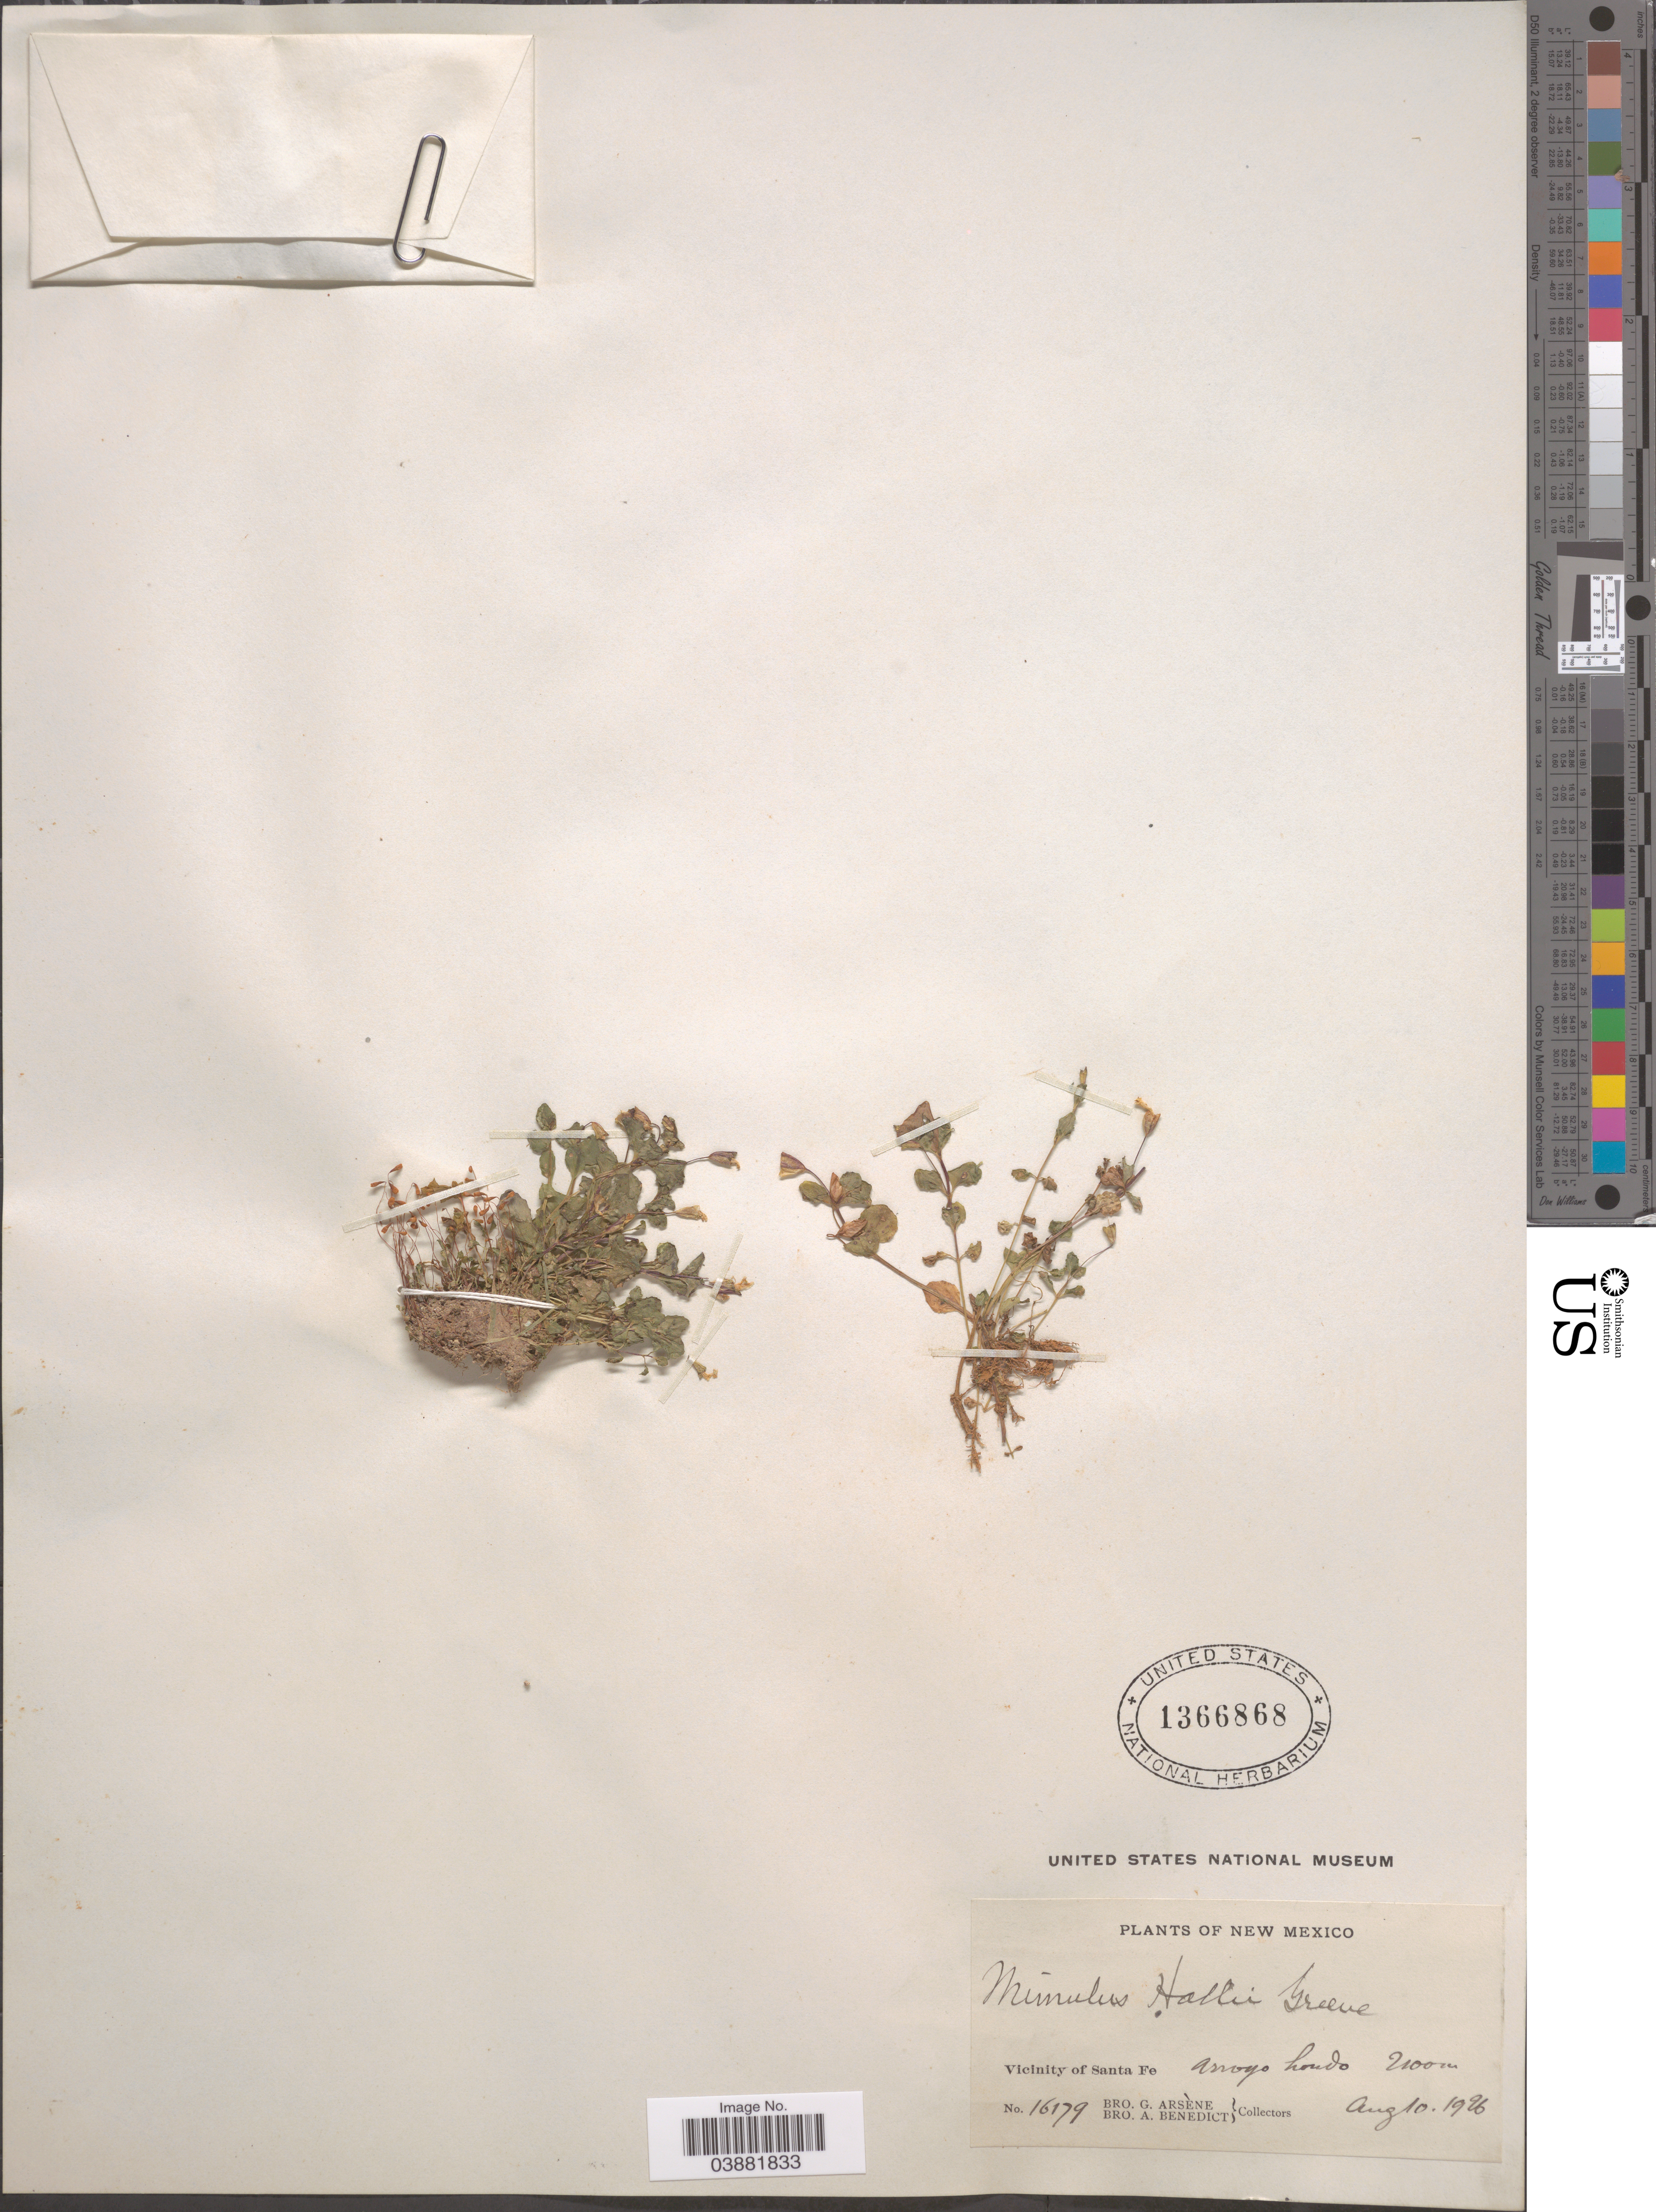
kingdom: Plantae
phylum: Tracheophyta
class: Magnoliopsida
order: Lamiales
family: Phrymaceae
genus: Mimulus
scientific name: Mimulus hallii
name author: Greene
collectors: Bro. G. Arsène & Bro. A. Benedict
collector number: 16179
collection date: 1926-08-10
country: United States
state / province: New Mexico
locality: Vicinity of Santa Fe.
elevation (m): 2100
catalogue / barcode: US 1366868